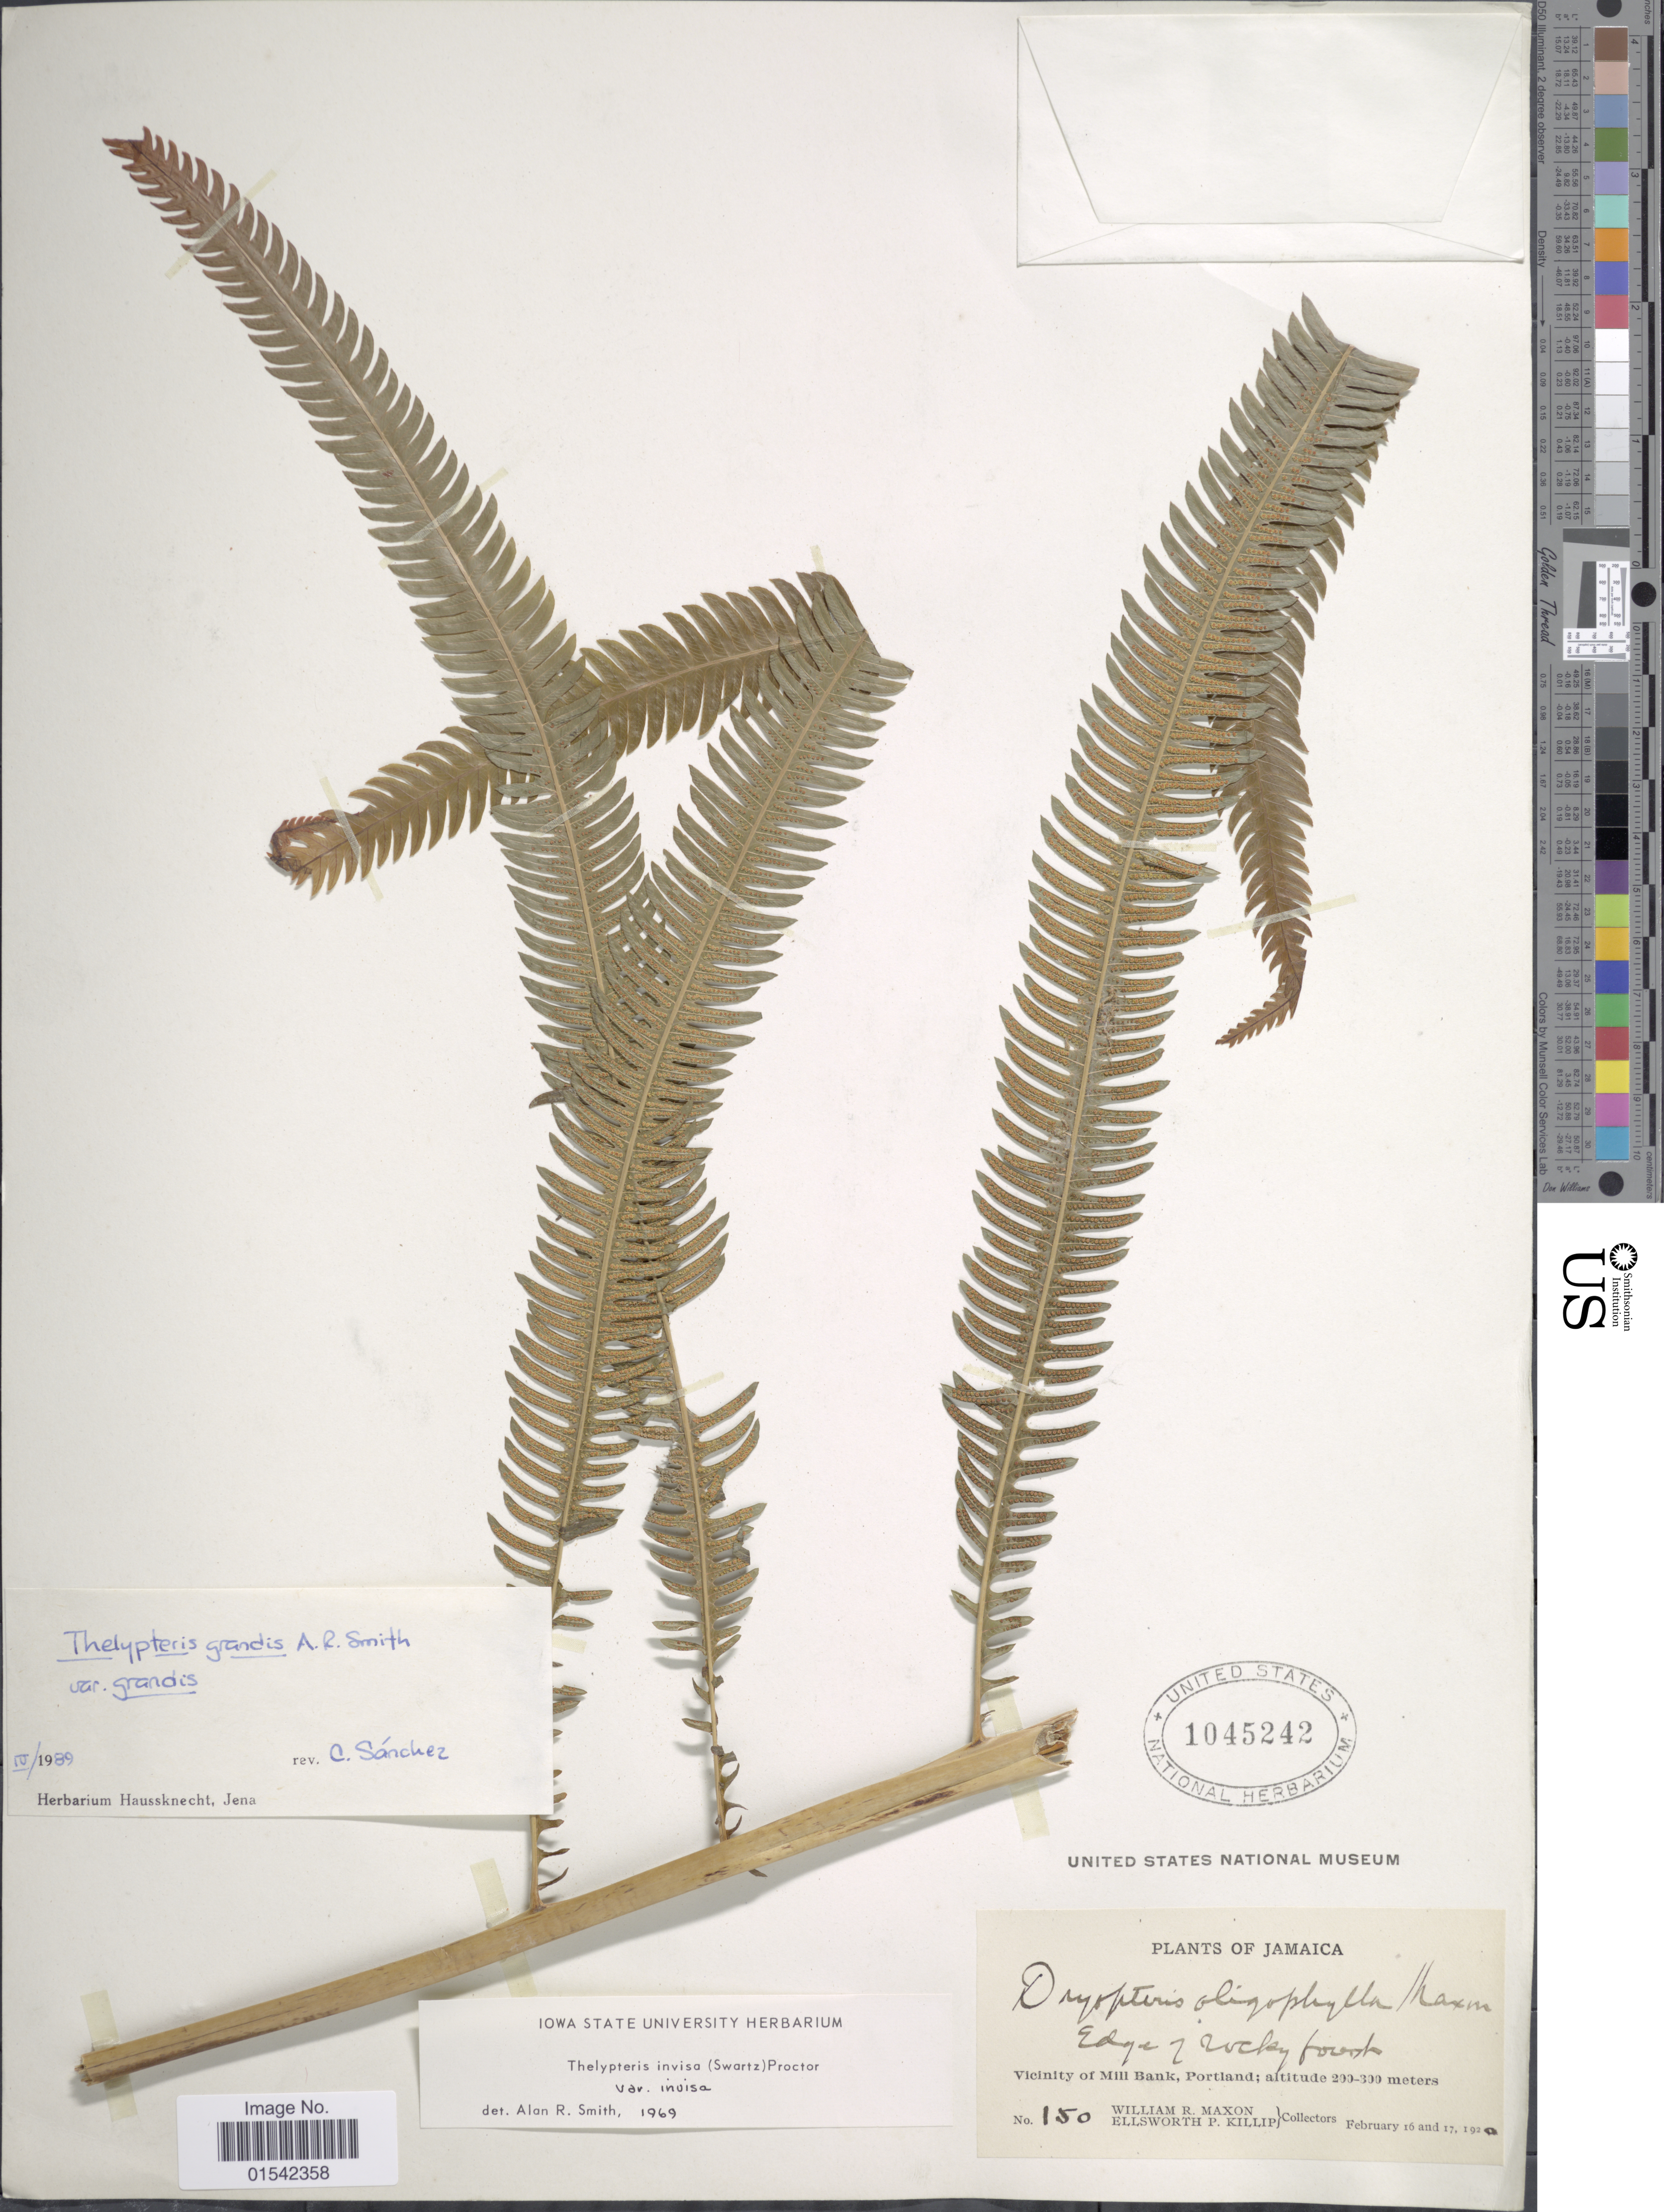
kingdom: Plantae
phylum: Tracheophyta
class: Polypodiopsida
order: Polypodiales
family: Thelypteridaceae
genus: Cyclosorus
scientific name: Cyclosorus grandis (A.R. Sm.) comb. nov., ined 2015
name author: (A.R. Sm.)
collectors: W. R. Maxon & E. P. Killip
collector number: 150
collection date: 1920-02-16/1920-02-17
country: Jamaica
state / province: Portland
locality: Vicinity of Mill Bank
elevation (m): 200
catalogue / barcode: US 1045242